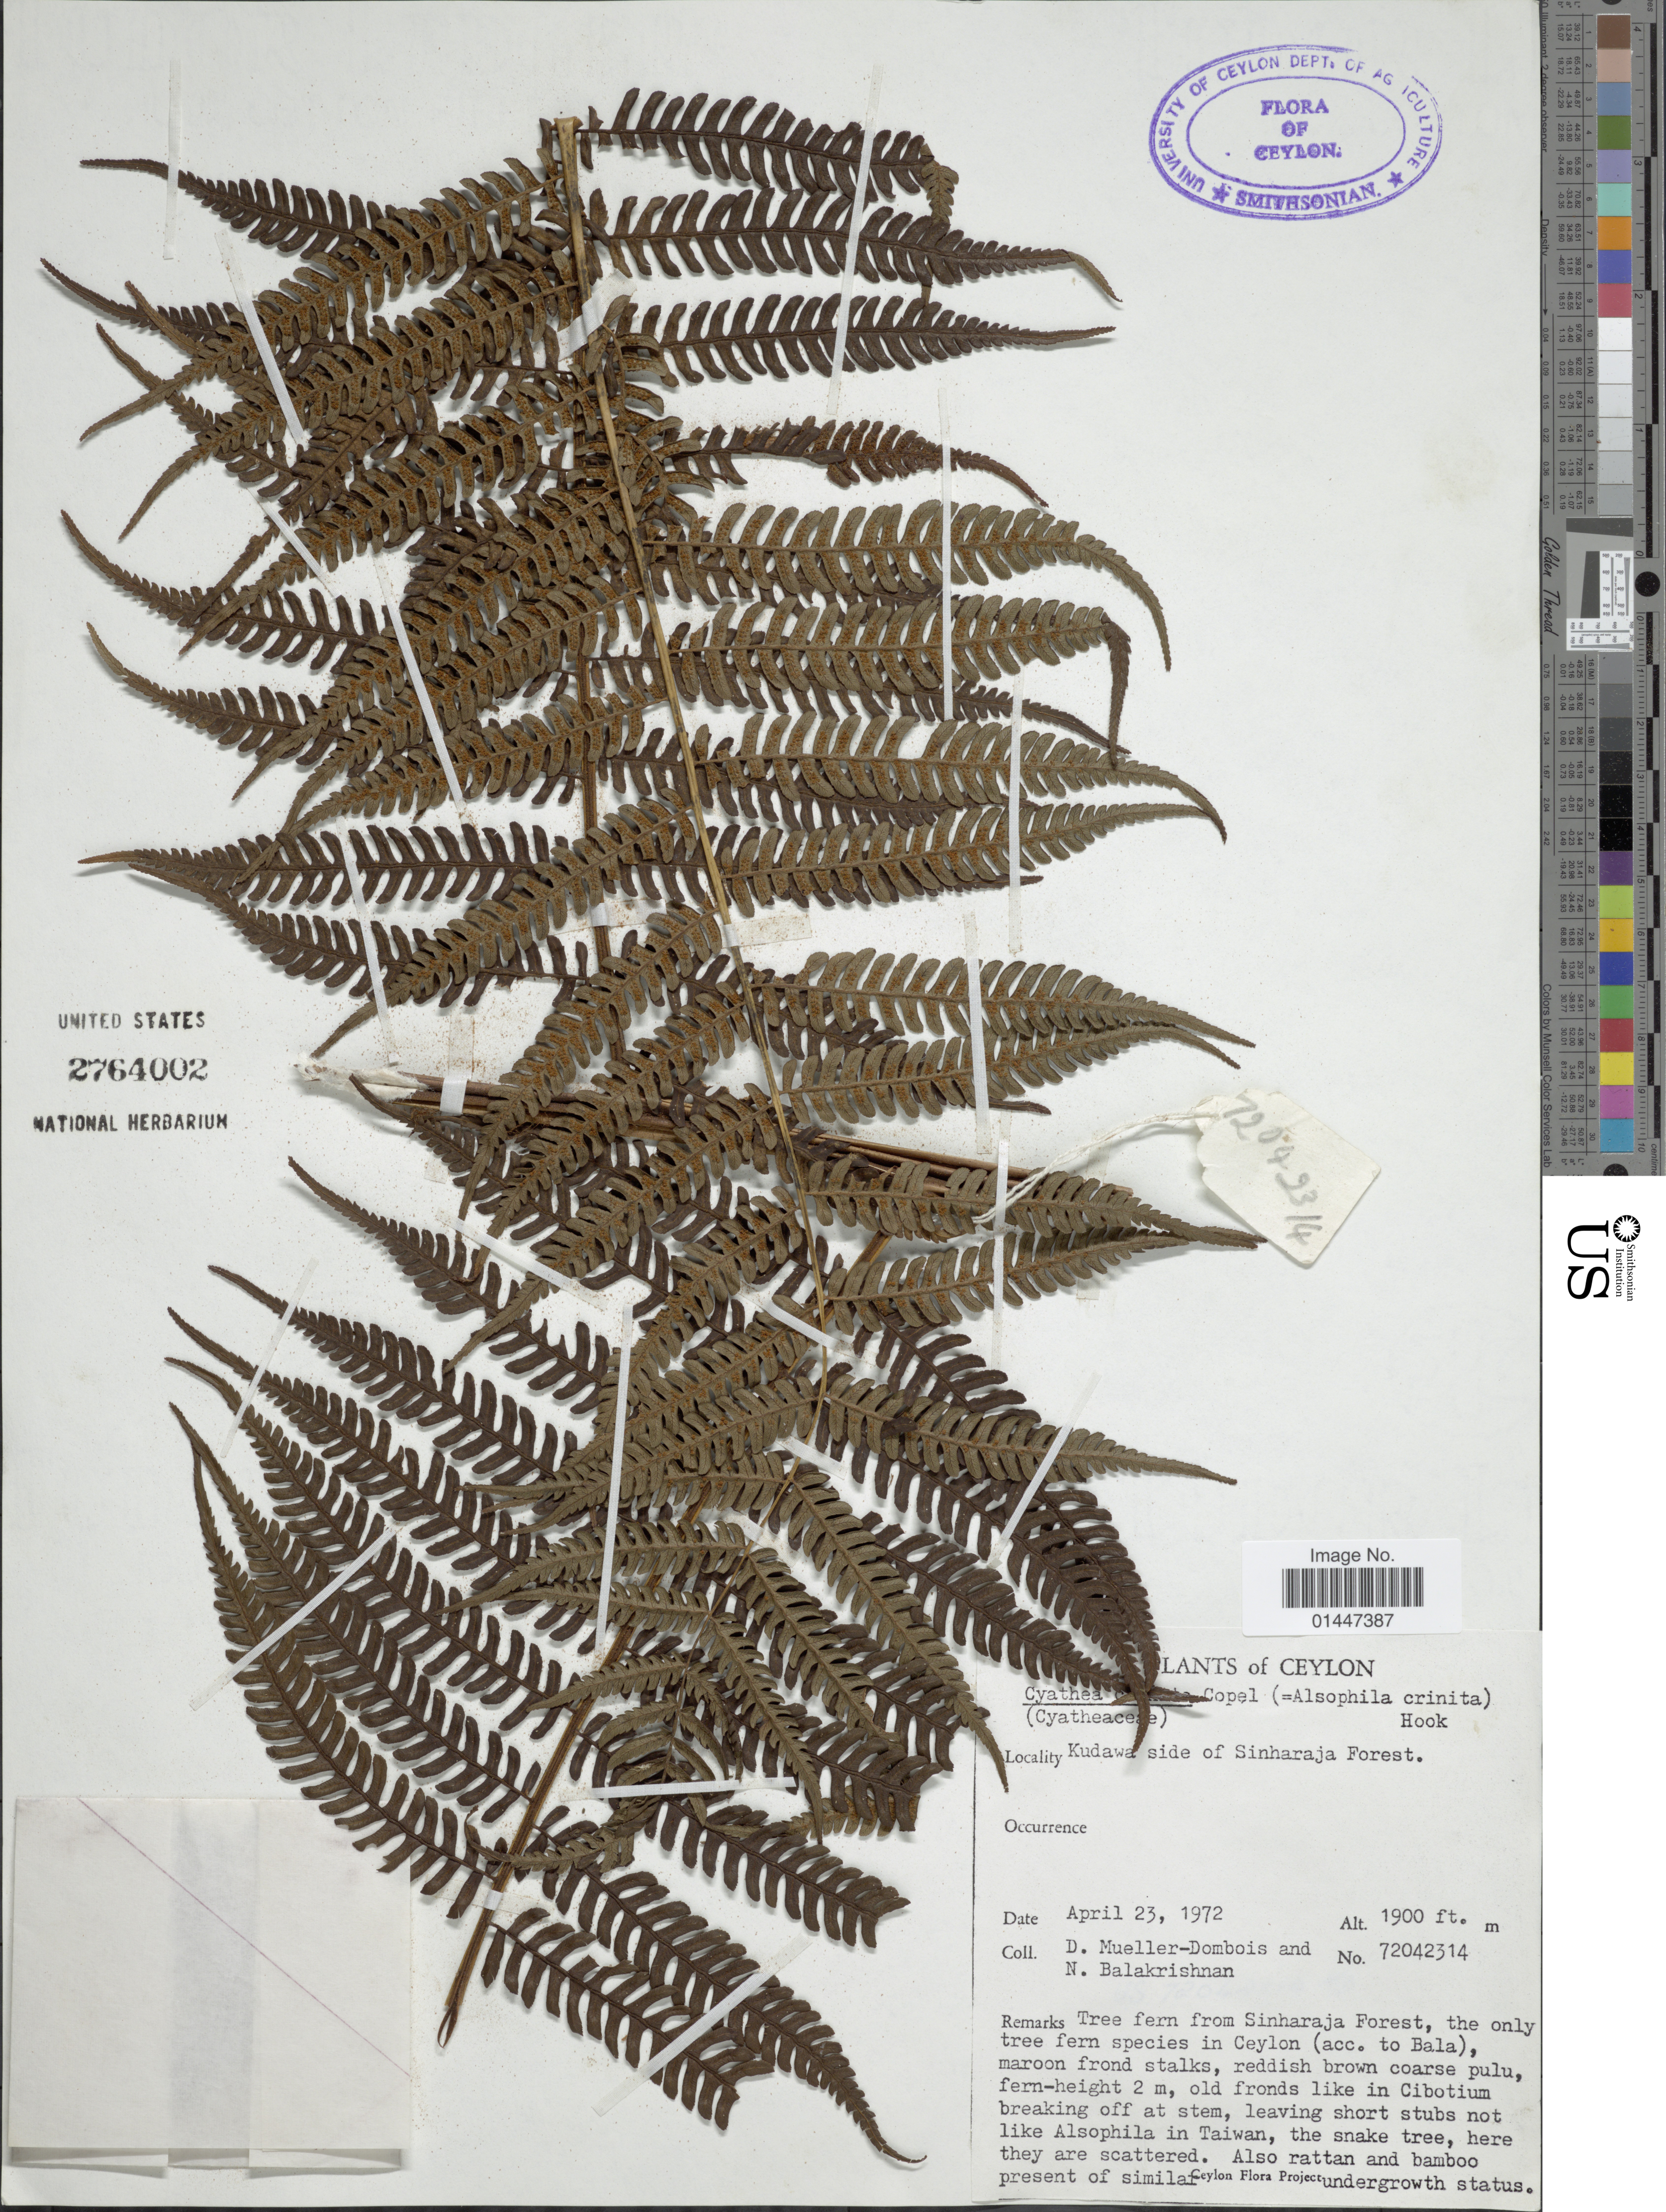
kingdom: Plantae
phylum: Tracheophyta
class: Polypodiopsida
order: Cyatheales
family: Cyatheaceae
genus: Sphaeropteris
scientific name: Sphaeropteris crinita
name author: (Hook.) R.M. Tryon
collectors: D. Mueller-Dombois & N. Balakrishnan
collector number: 72042314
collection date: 1972-04-23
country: Sri Lanka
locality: Ceylon. Kudawa side of Sinharaja Forest.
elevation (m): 579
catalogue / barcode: US 2764002